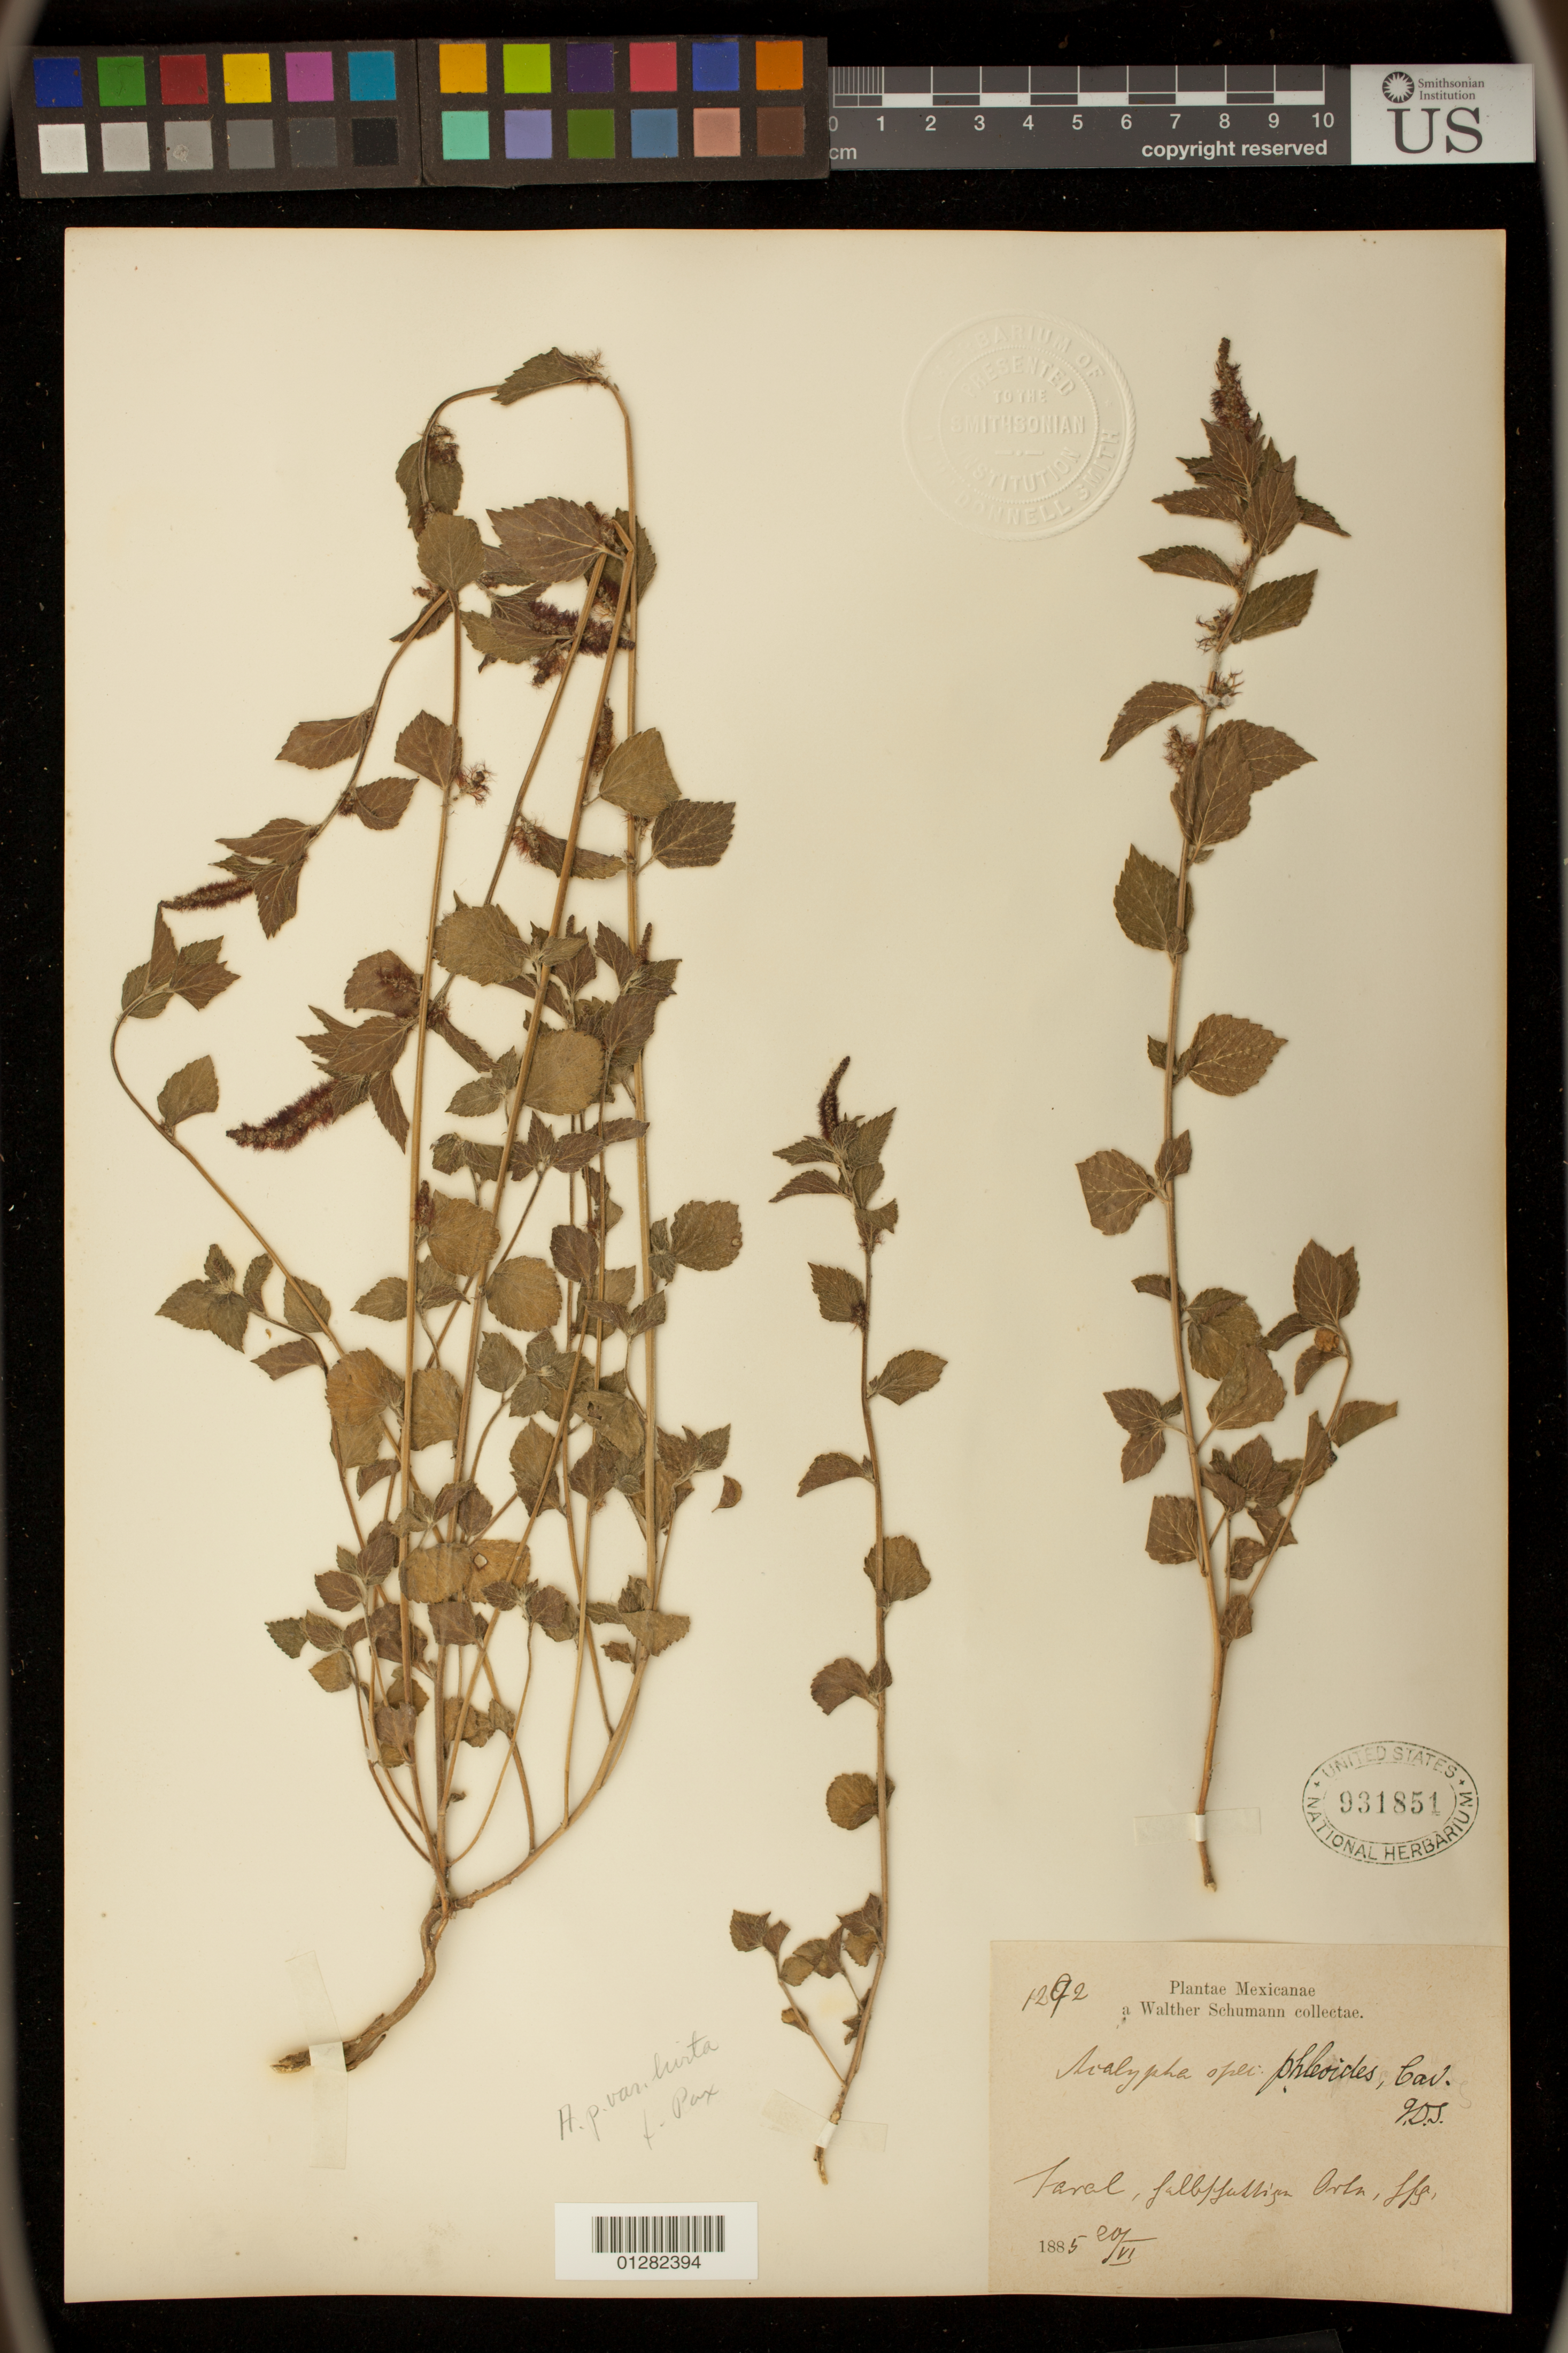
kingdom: Plantae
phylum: Tracheophyta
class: Magnoliopsida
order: Malpighiales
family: Euphorbiaceae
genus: Acalypha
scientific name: Acalypha phleoides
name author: Cav.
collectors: I. L. Wiggins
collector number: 1292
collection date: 1885-06-20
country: Mexico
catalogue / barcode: US 931851